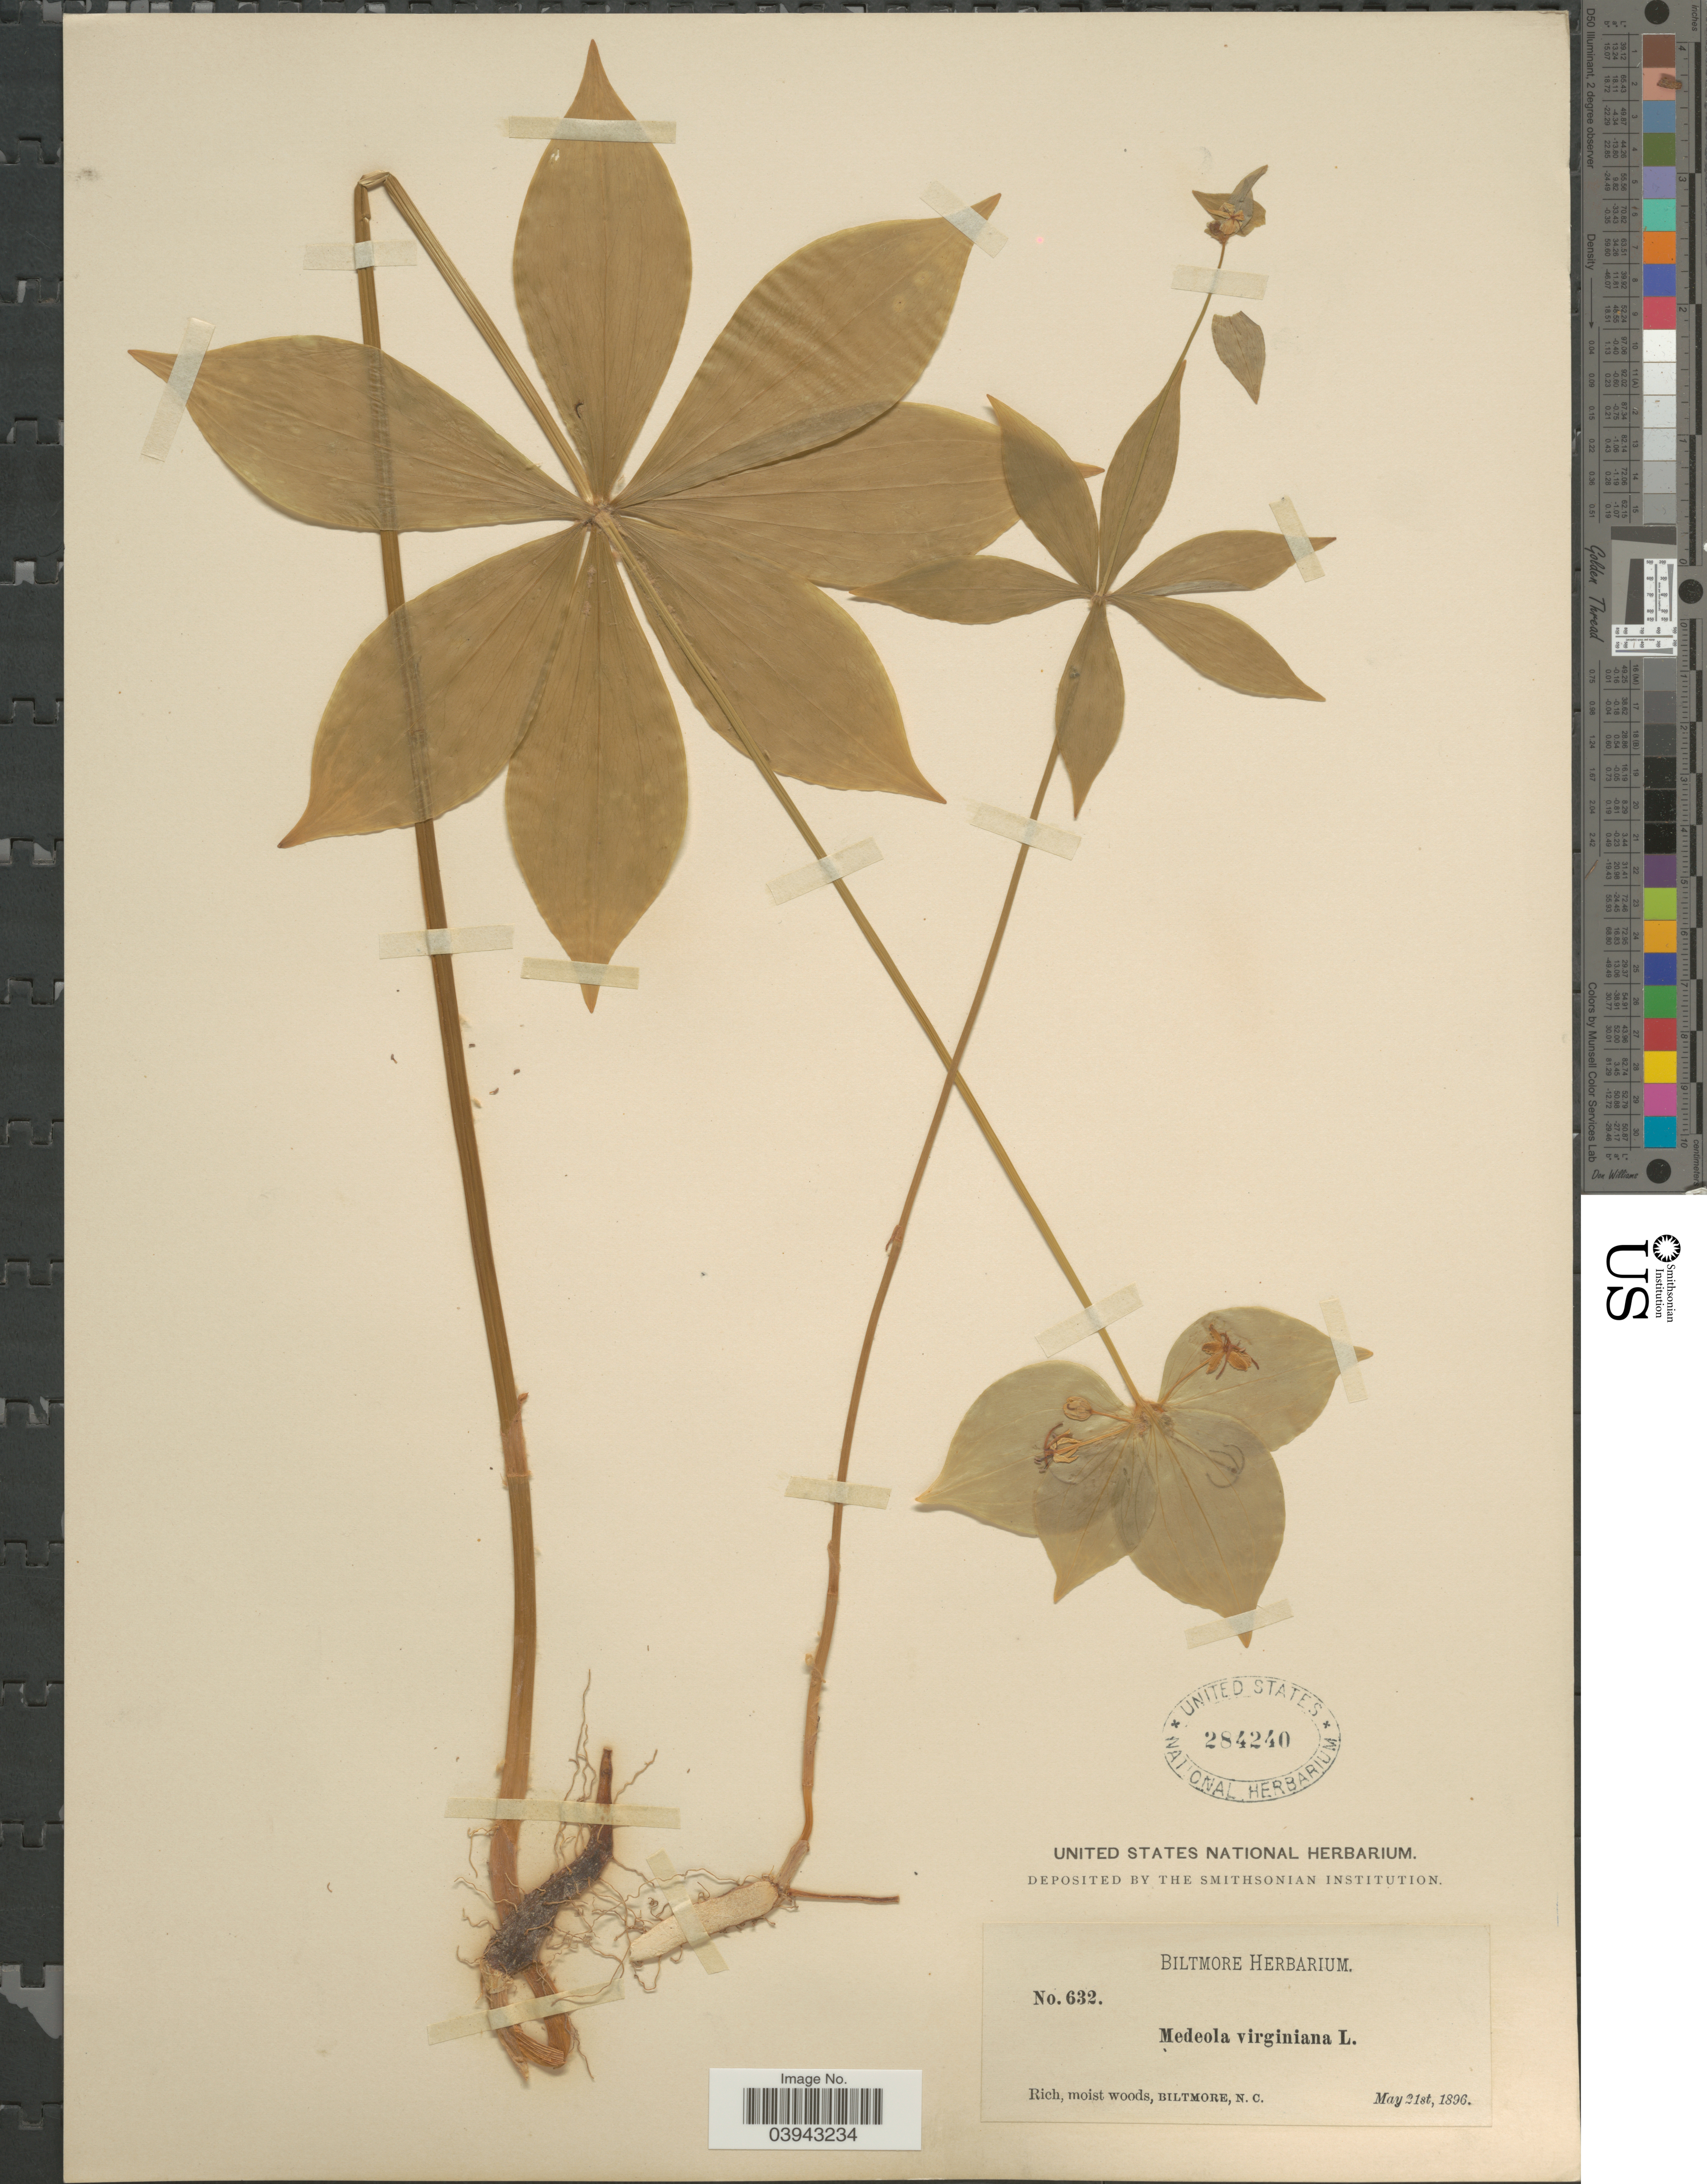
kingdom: Plantae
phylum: Tracheophyta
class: Liliopsida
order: Liliales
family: Liliaceae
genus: Medeola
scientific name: Medeola virginiana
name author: (L.) Desf.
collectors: ex herb. Biltmore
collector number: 632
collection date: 1896-05-21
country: United States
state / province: North Carolina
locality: Biltmore.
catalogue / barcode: US 284240